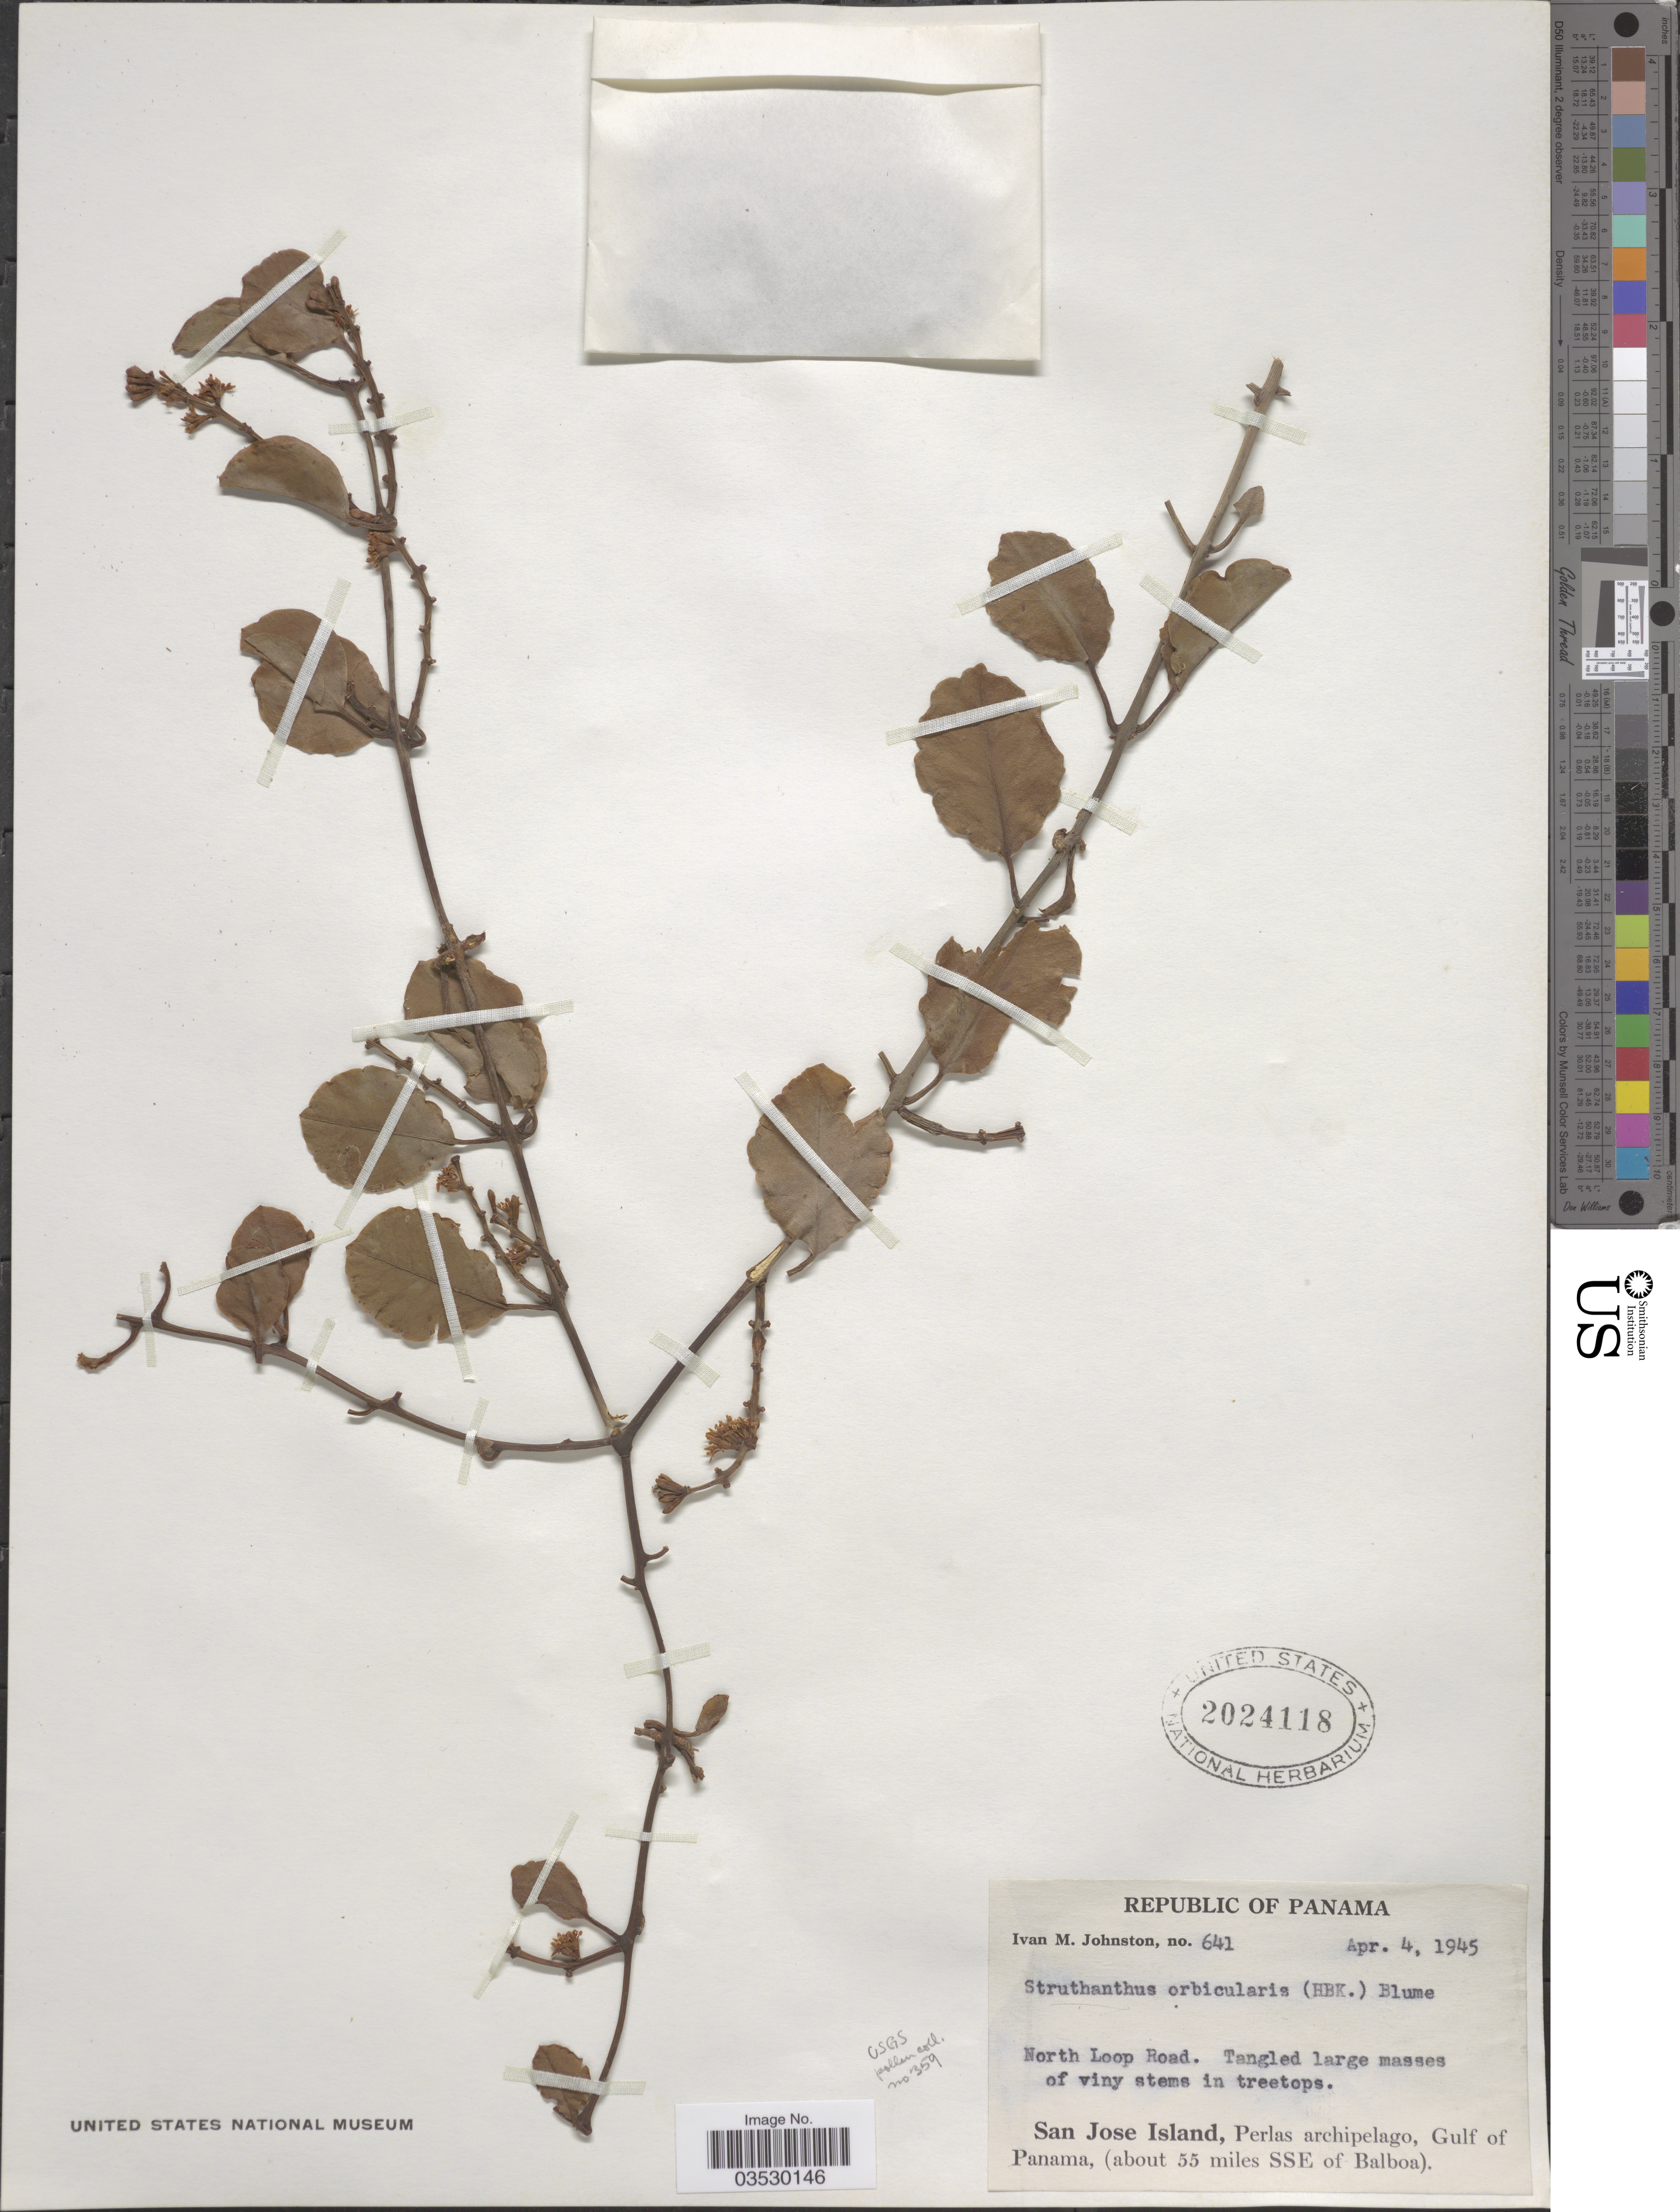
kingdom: Plantae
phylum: Tracheophyta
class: Magnoliopsida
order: Santalales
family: Loranthaceae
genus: Struthanthus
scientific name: Struthanthus orbicularis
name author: (Kunth) Blume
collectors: I.M. Johnston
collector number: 641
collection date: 1945-04-04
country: Panama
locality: San Jose Island, Perlas archipelago, Gulf of Panama (about 55 miles SSE of Balboa). North Loop Road.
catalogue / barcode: US 2024118